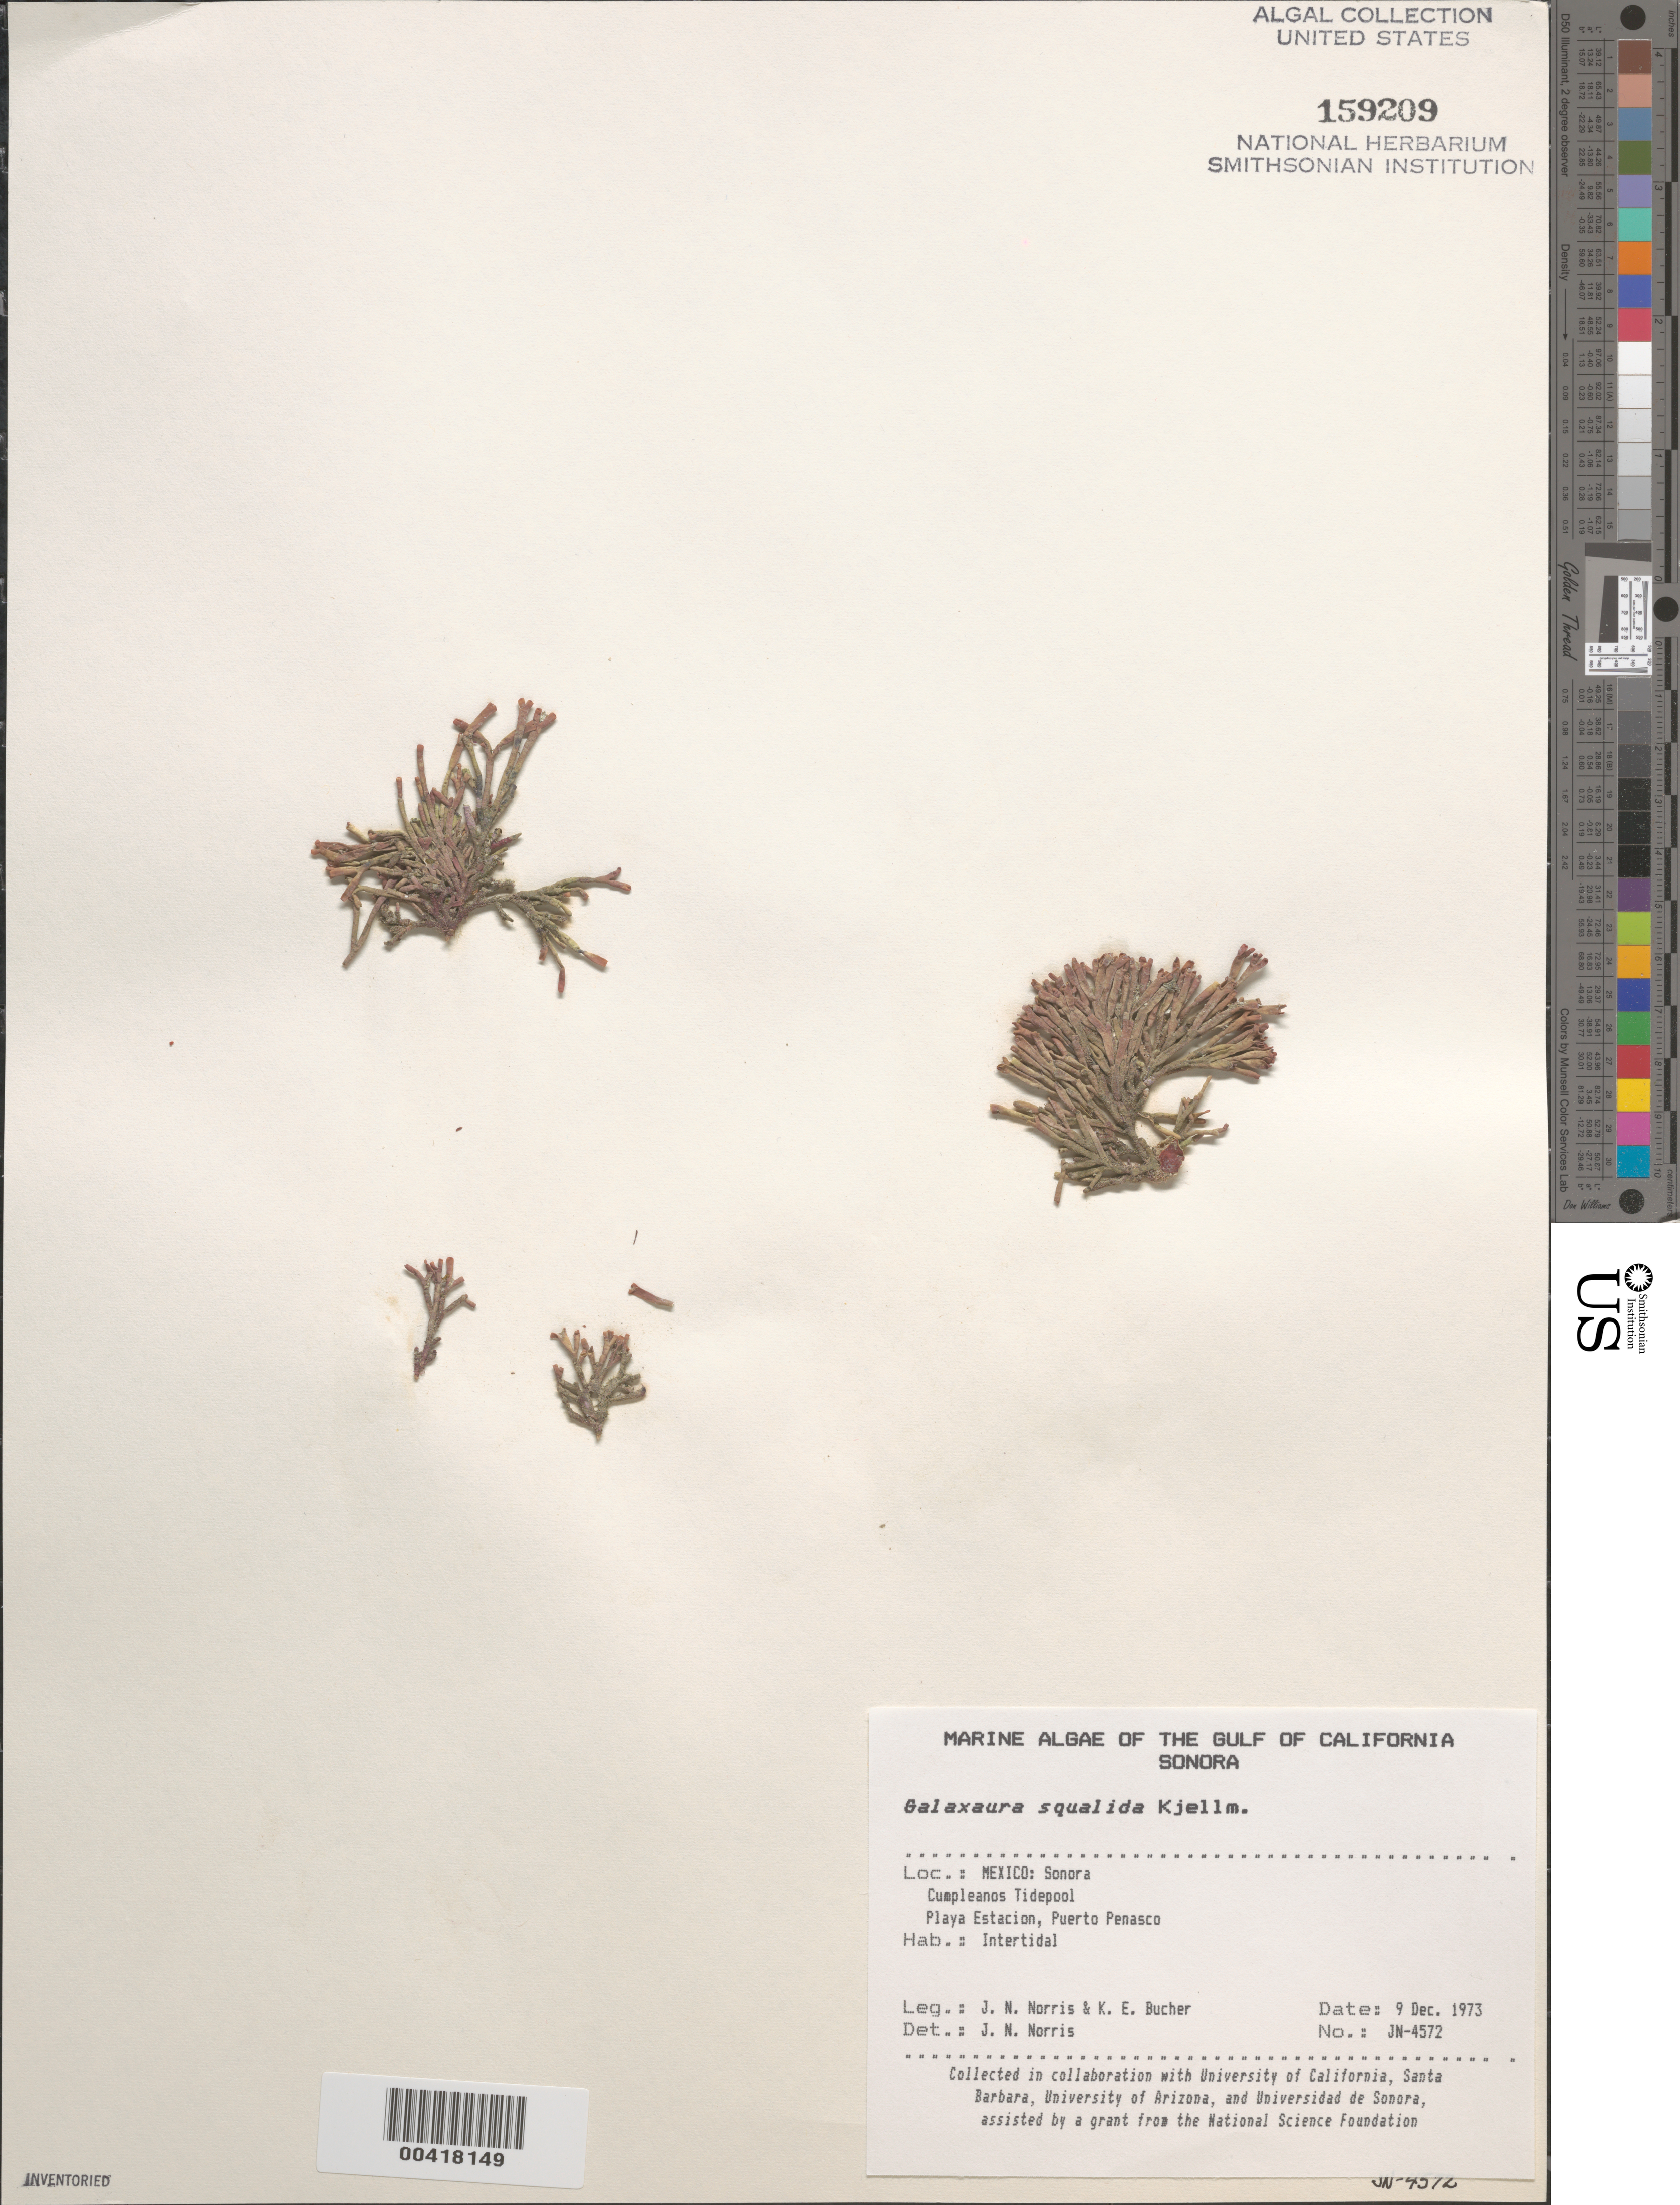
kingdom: Plantae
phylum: Rhodophyta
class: Florideophyceae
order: Nemaliales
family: Galaxauraceae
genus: Galaxaura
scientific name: Galaxaura rugosa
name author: (Ellis & Sol.) J.V.Lamouroux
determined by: Algae name updating Project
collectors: J. N. Norris & K. E. Bucher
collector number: JN-4572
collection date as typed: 09 Dec 1973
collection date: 1973-12-09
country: Mexico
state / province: Sonora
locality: Playa Estacion, Puerto Penasco, Cumpleanos tide pool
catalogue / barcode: US 159209